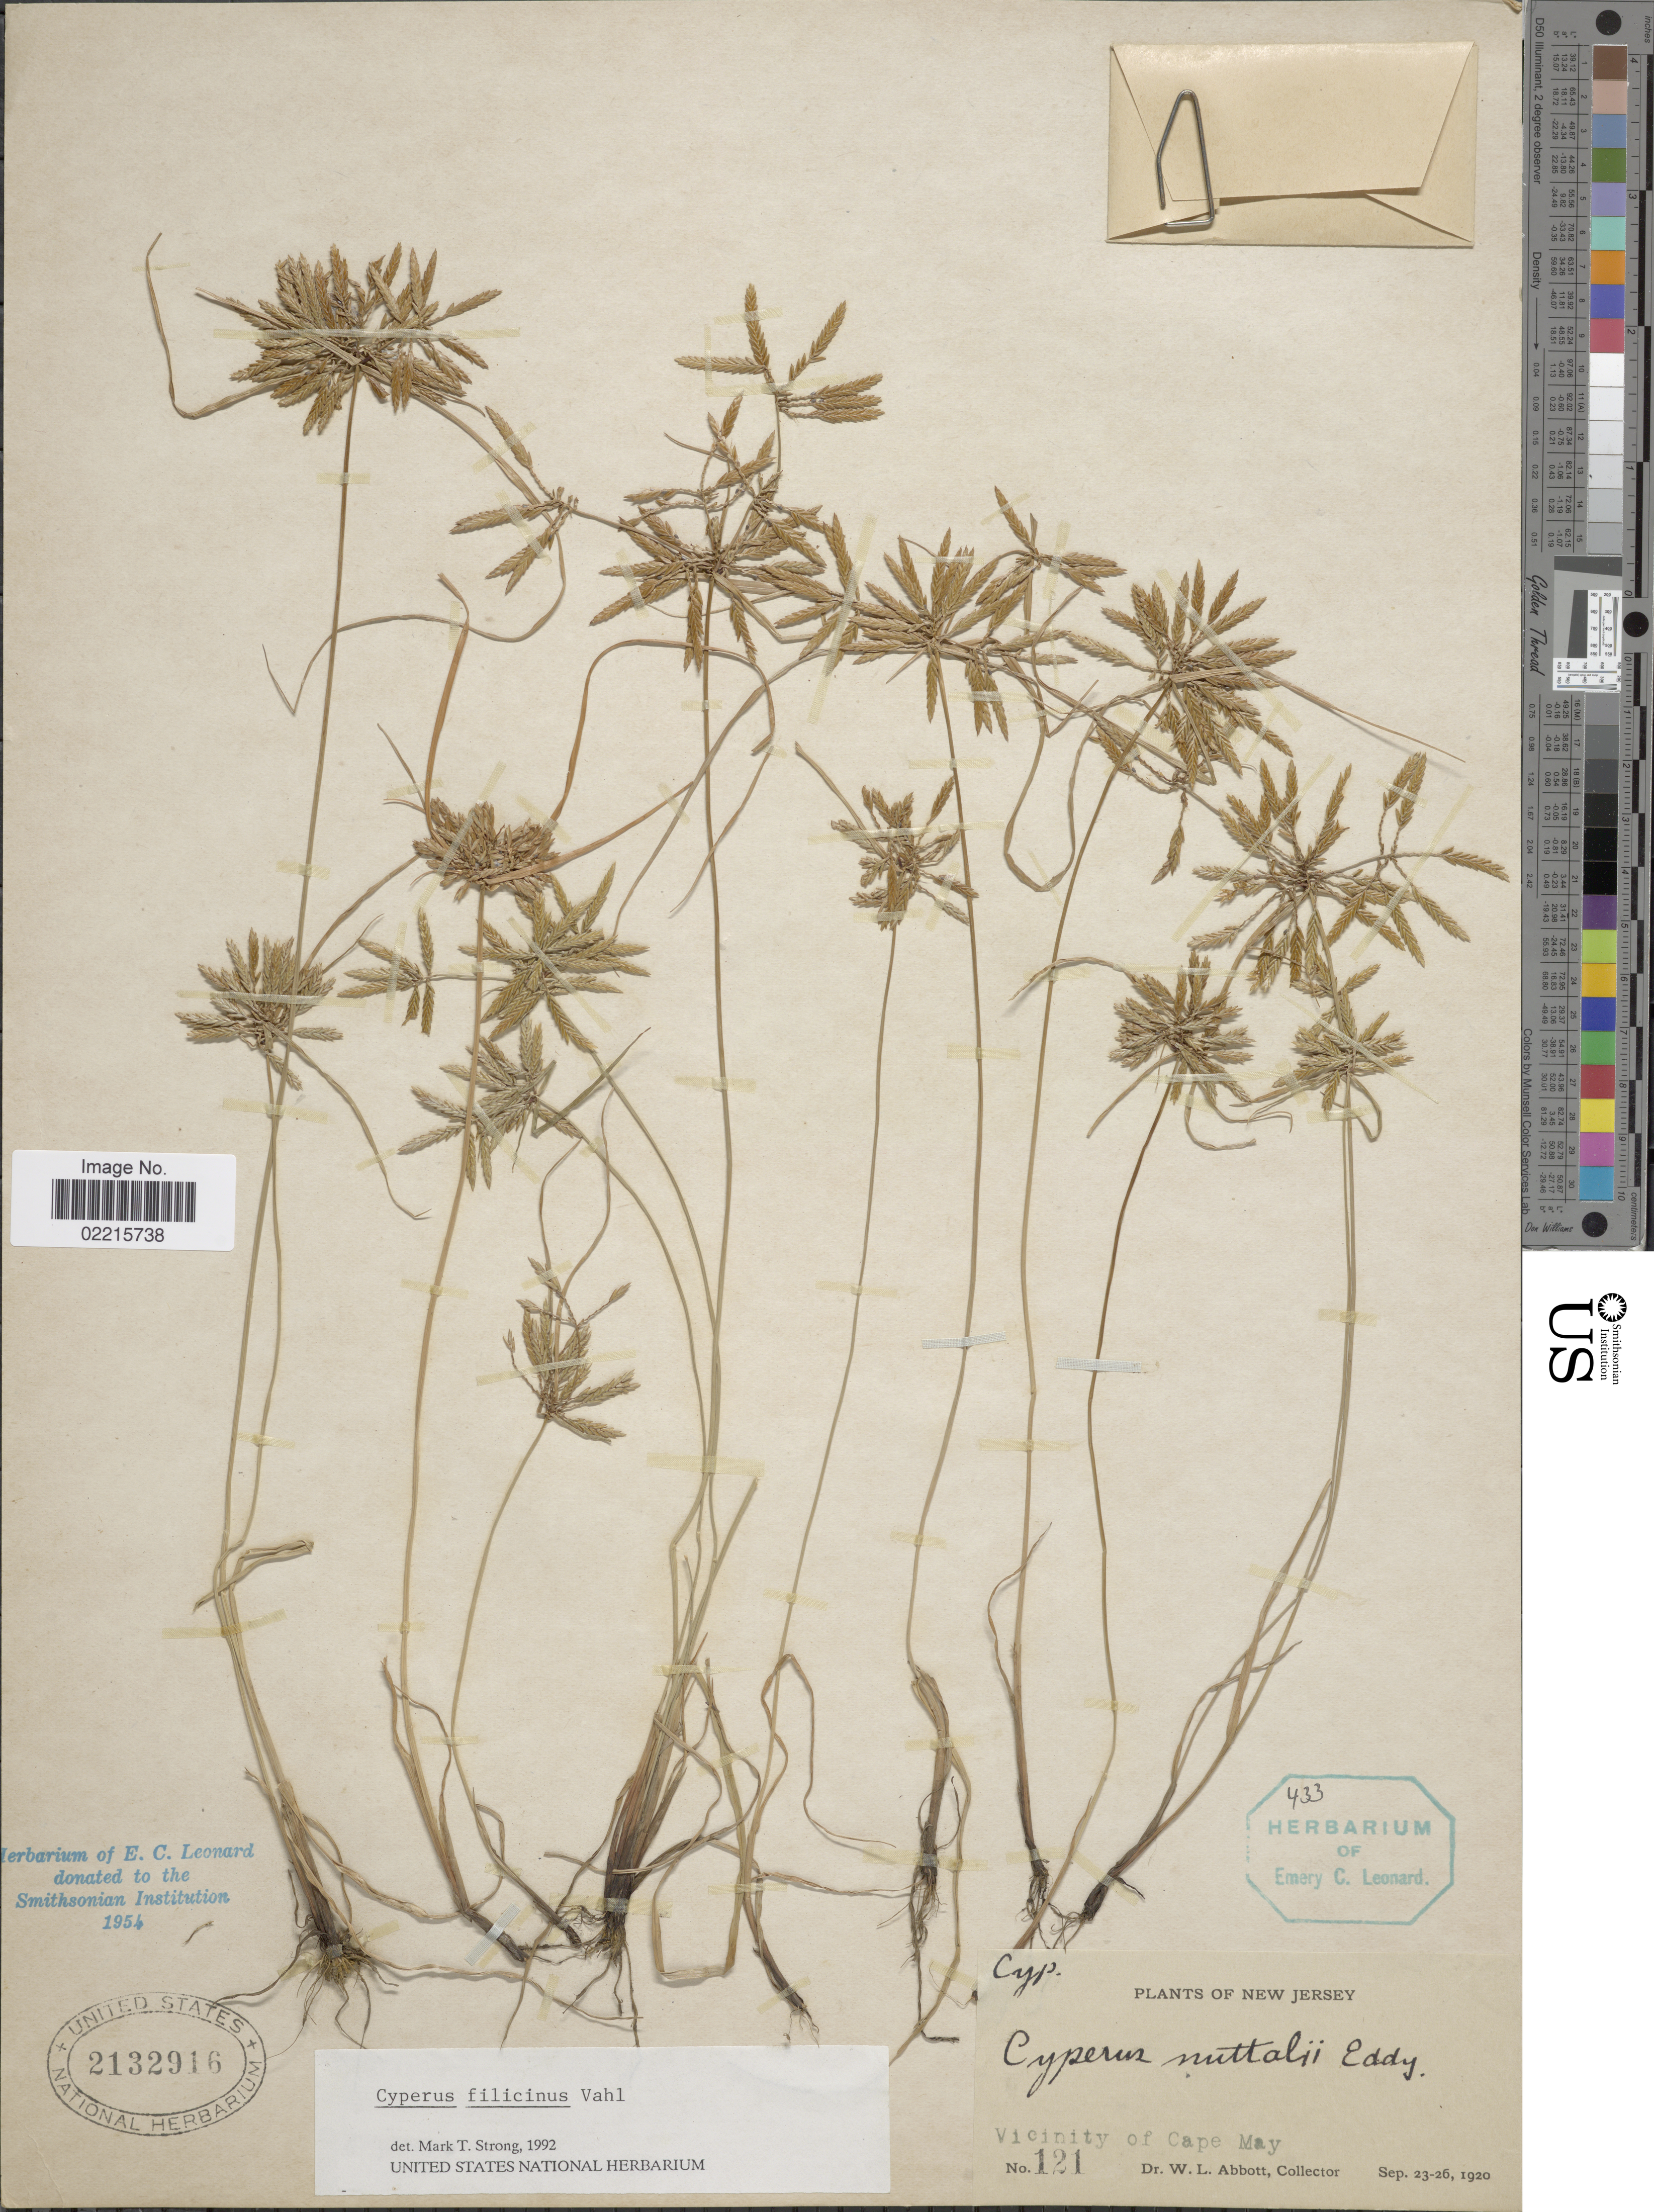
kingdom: Plantae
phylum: Tracheophyta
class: Liliopsida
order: Poales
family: Cyperaceae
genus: Cyperus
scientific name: Cyperus filicinus Vahl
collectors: W. L. Abbott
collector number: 121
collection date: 1920-09-23/1920-09-26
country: United States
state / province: New Jersey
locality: Vicinity of Cape May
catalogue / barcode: US 2132916